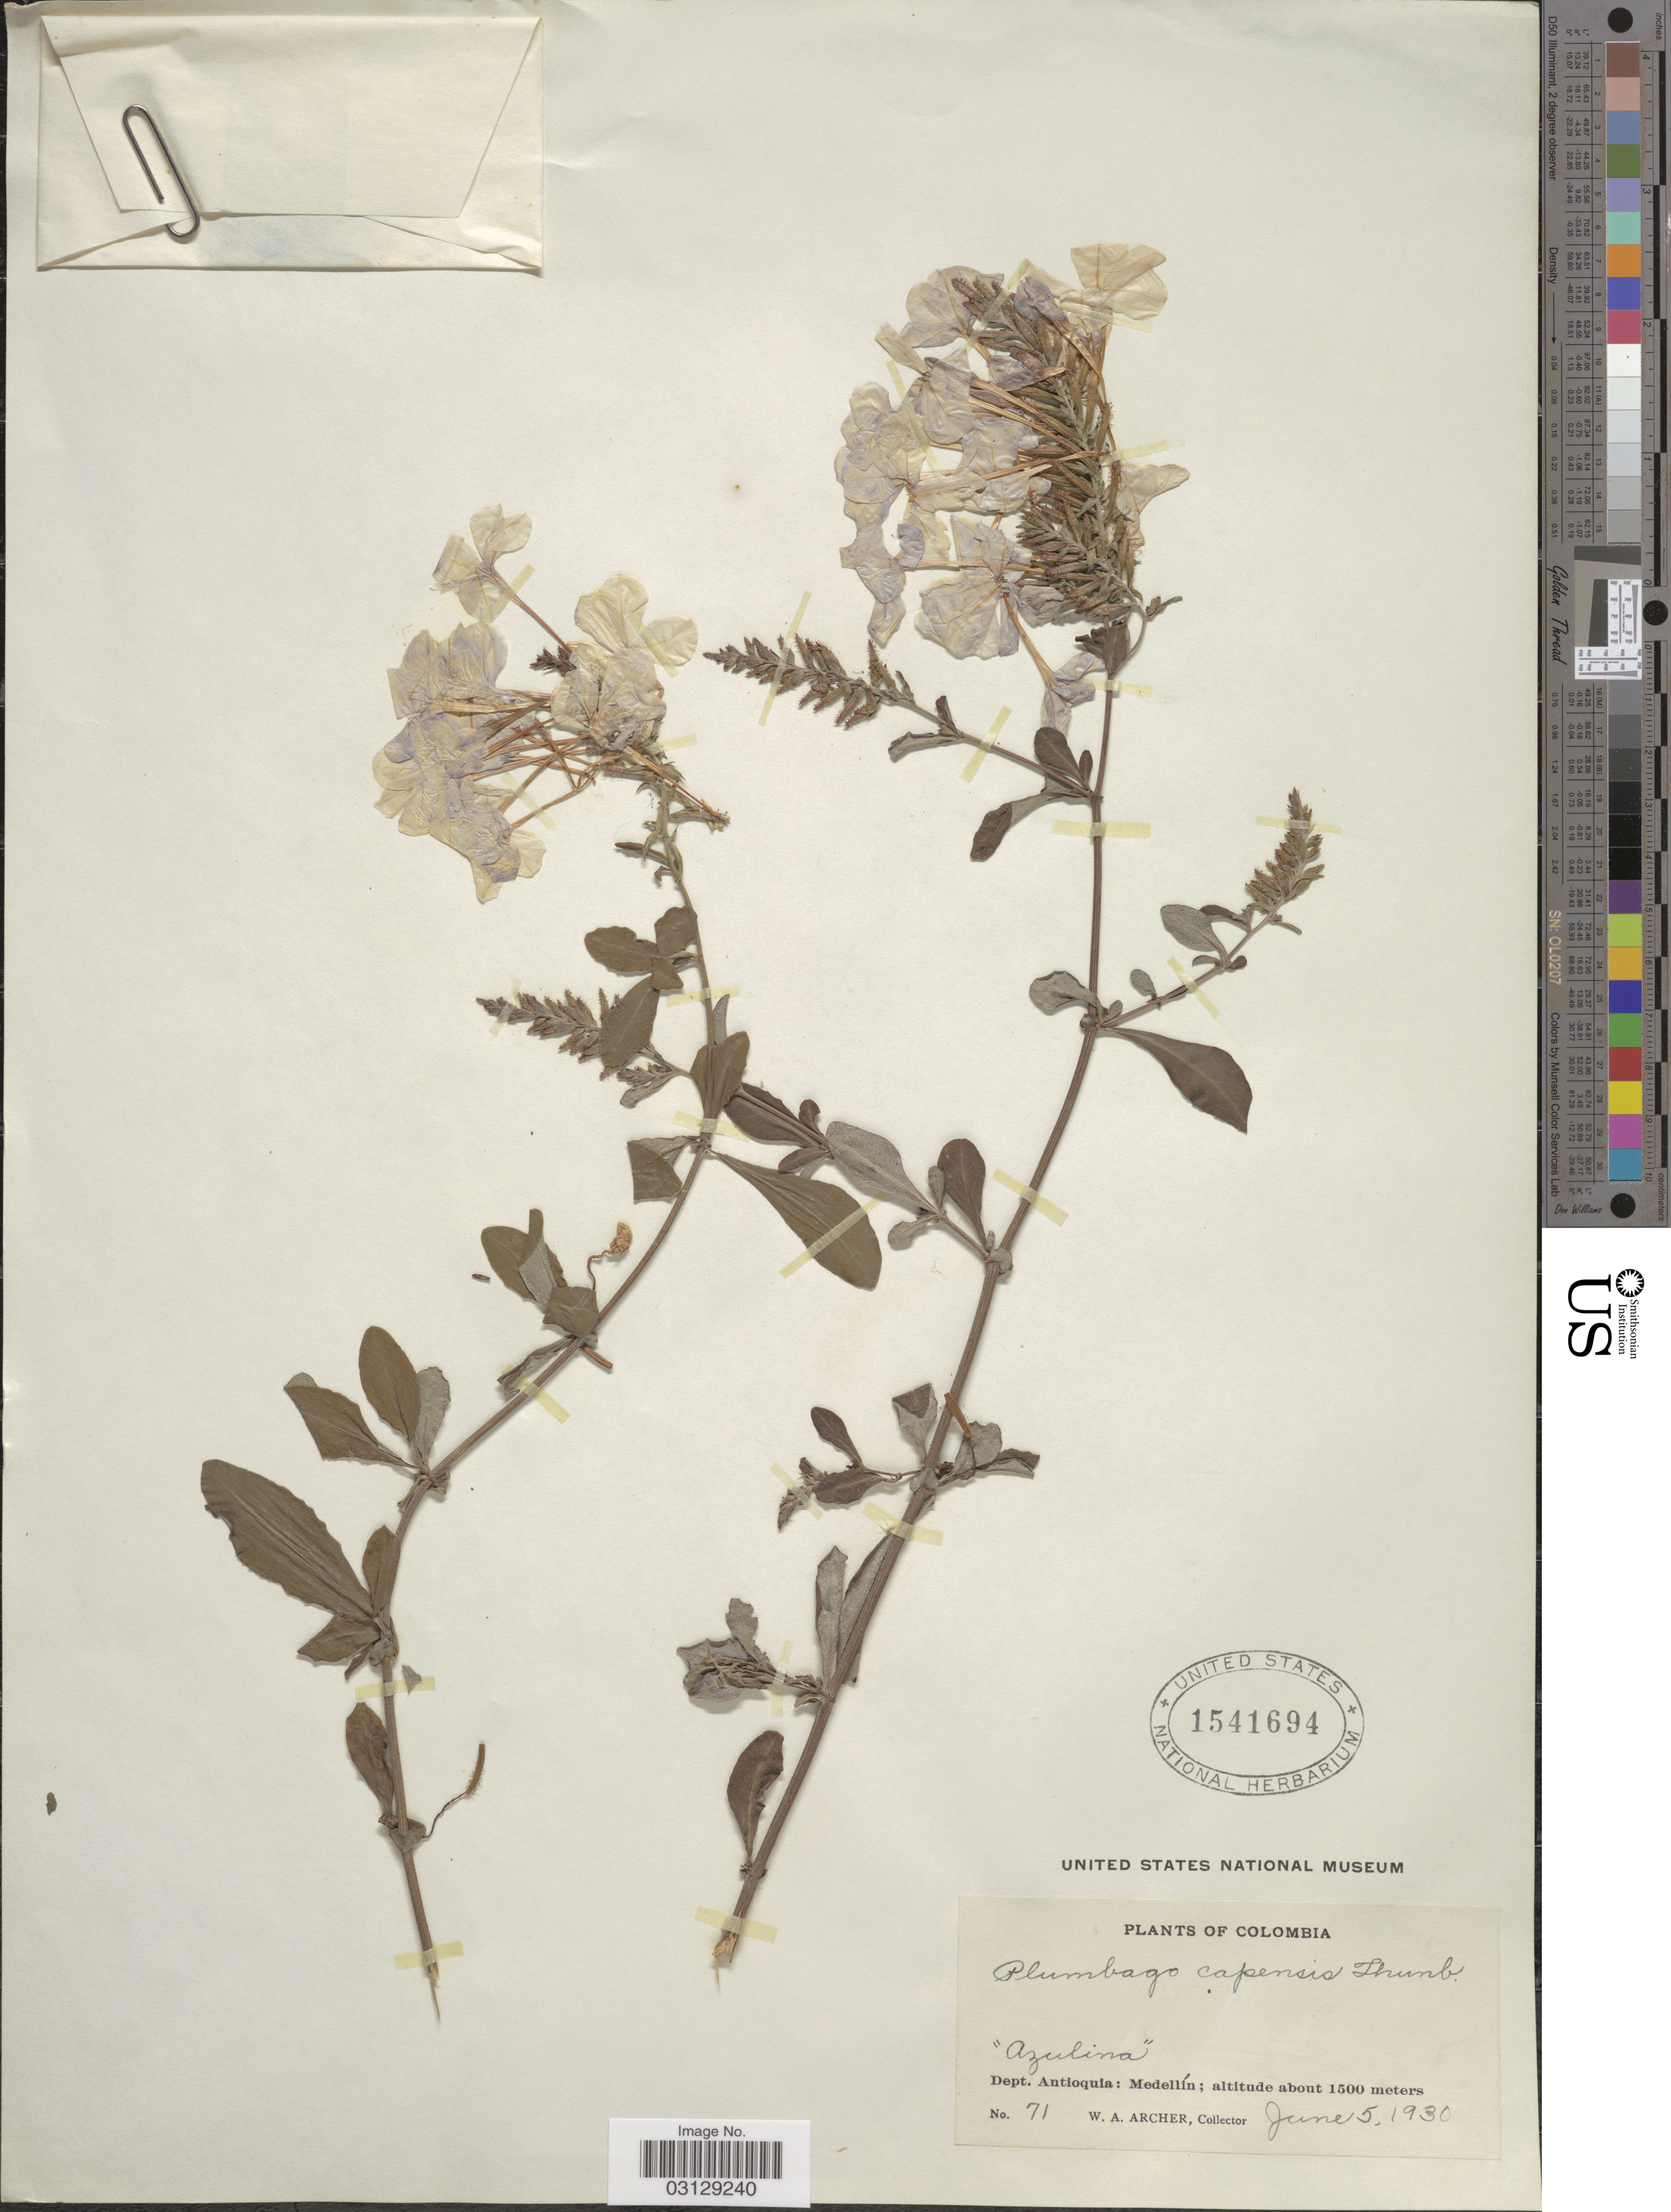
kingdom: Plantae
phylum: Tracheophyta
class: Magnoliopsida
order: Caryophyllales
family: Plumbaginaceae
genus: Plumbago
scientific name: Plumbago auriculata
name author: Lam.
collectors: W. Archer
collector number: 71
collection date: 1930-06-05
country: Colombia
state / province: Antioquia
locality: Dept. Antioquia: Medellín.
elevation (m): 1500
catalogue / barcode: US 1541694